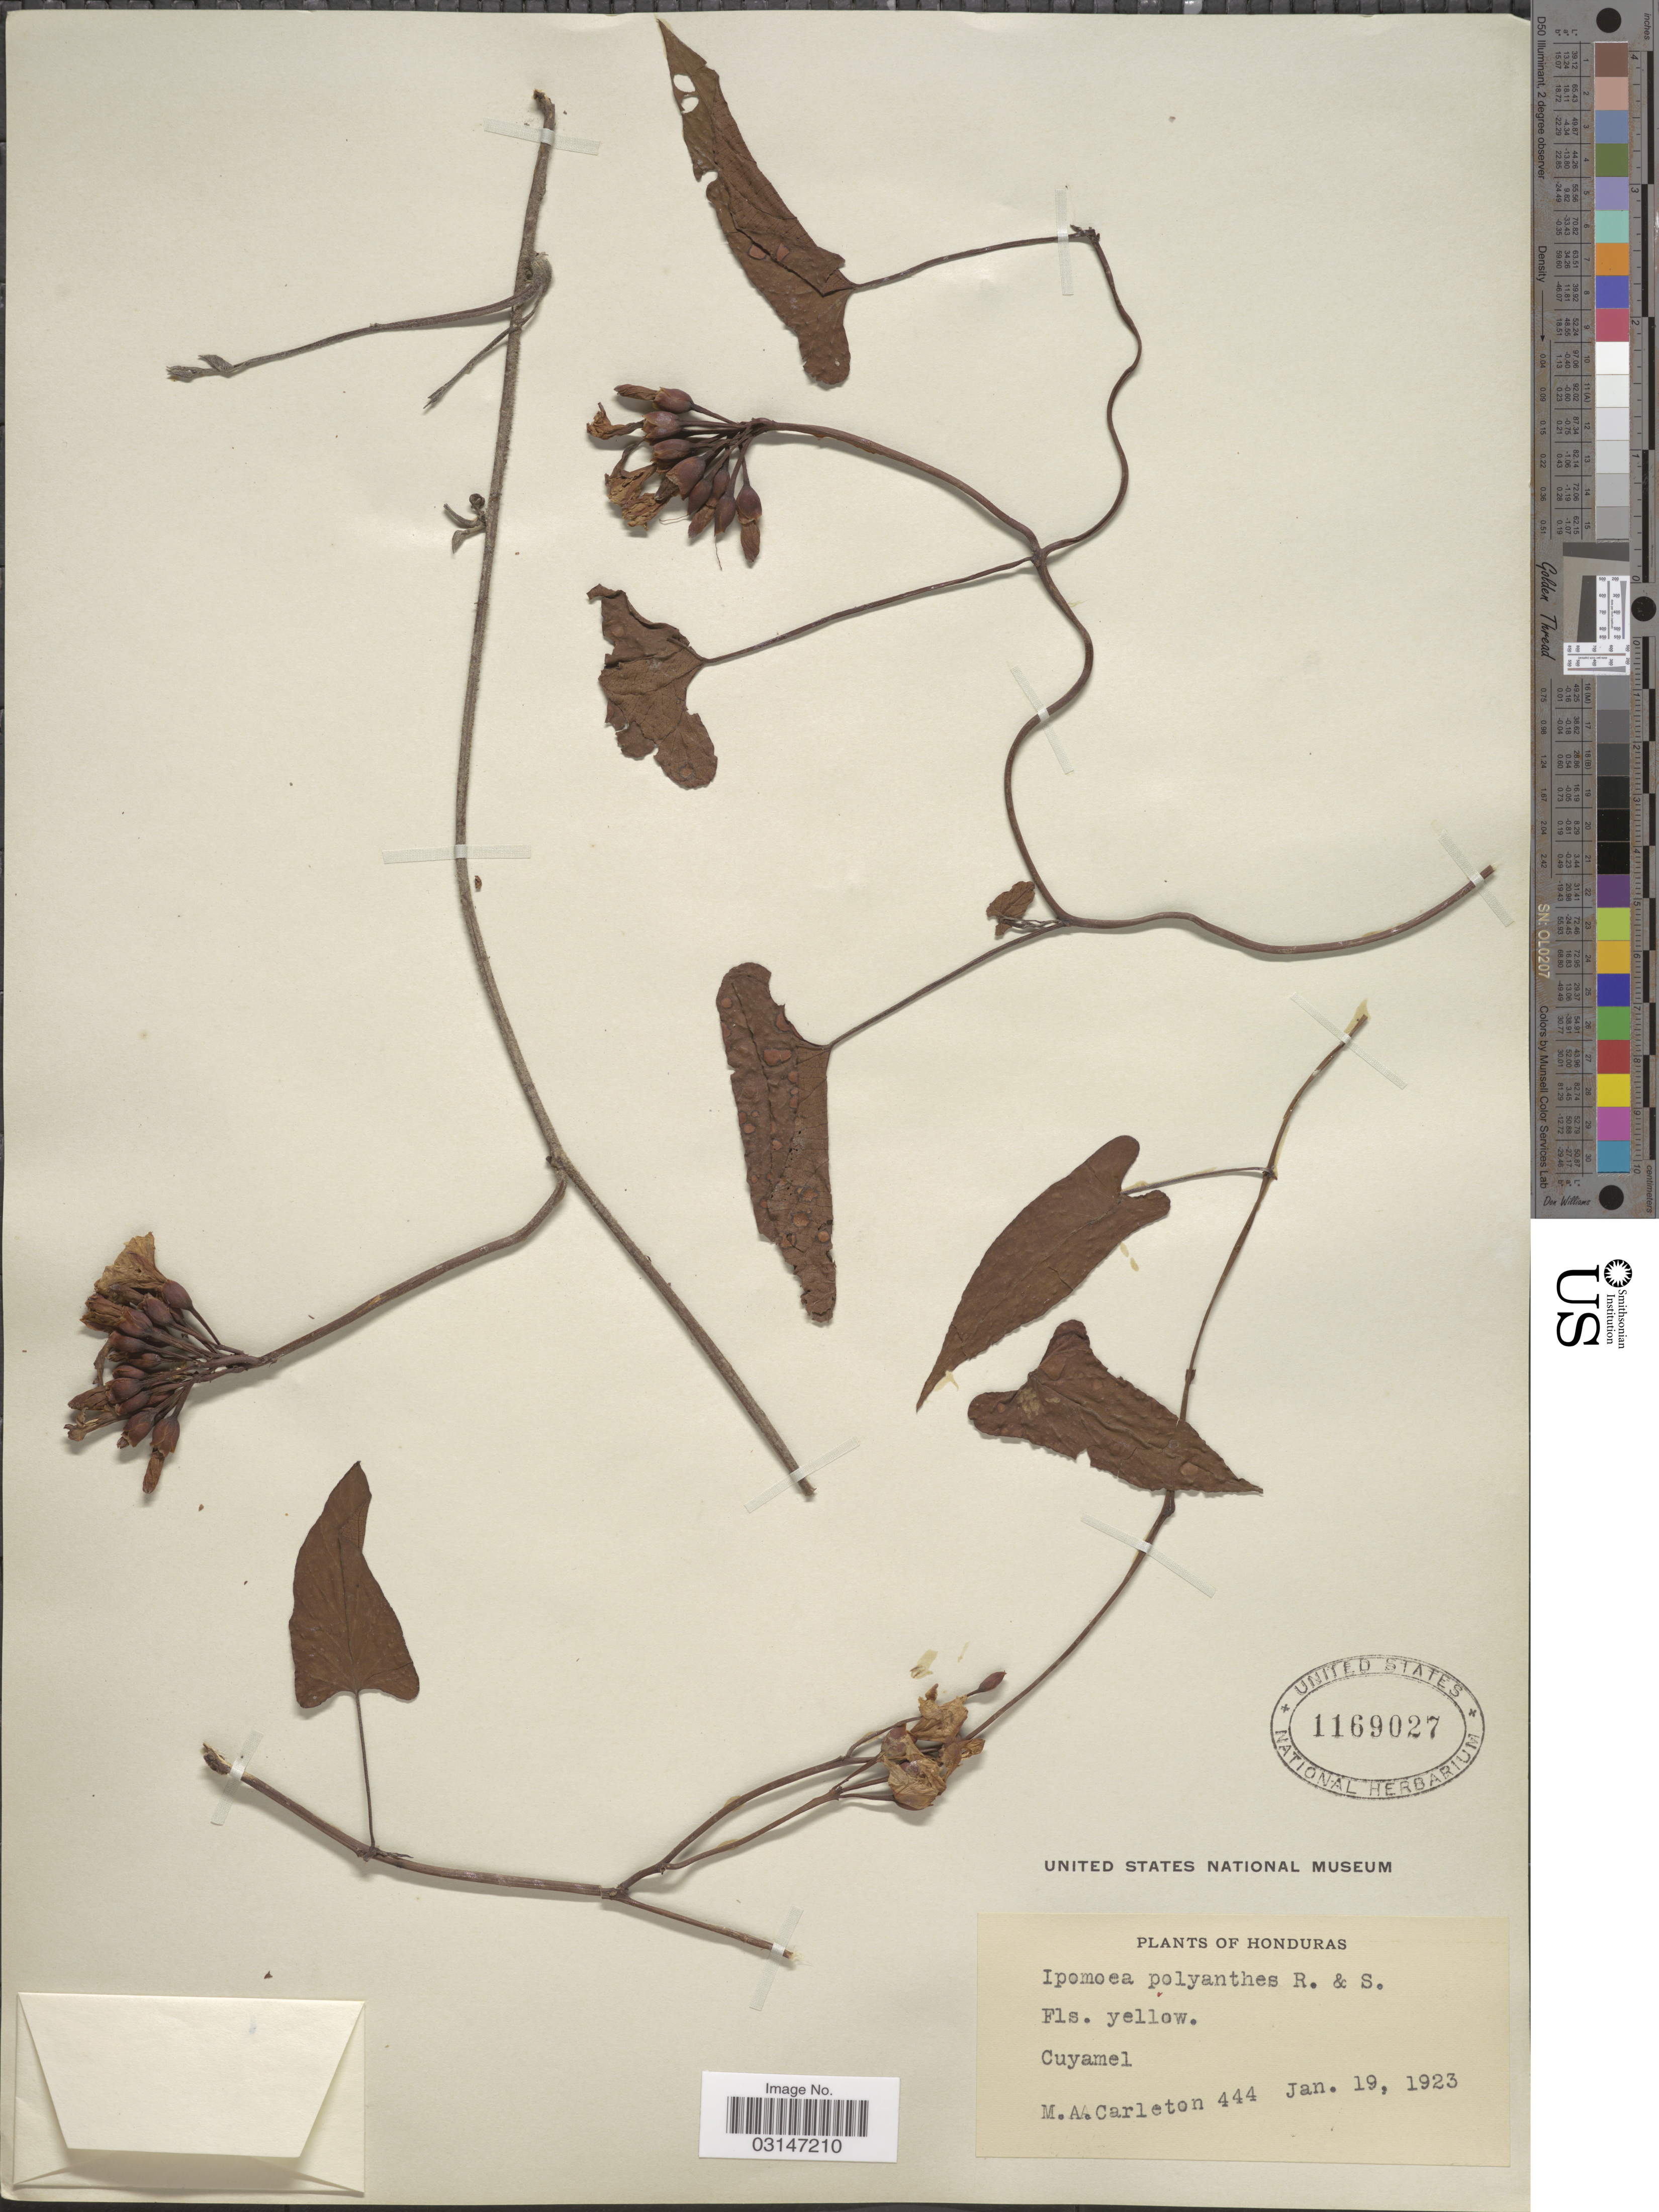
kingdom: Plantae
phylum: Tracheophyta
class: Magnoliopsida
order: Solanales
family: Convolvulaceae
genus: Camonea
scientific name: Camonea umbellata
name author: (L.) A. R. Simões & Staples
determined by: Strong, Mark T., (BOT), Smithsonian Institution - National Museum of Natural History (UNITED STATES)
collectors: M. A. Carleton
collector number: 444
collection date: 1923-01-19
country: Honduras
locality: Cuyamel.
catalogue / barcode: US 1169027